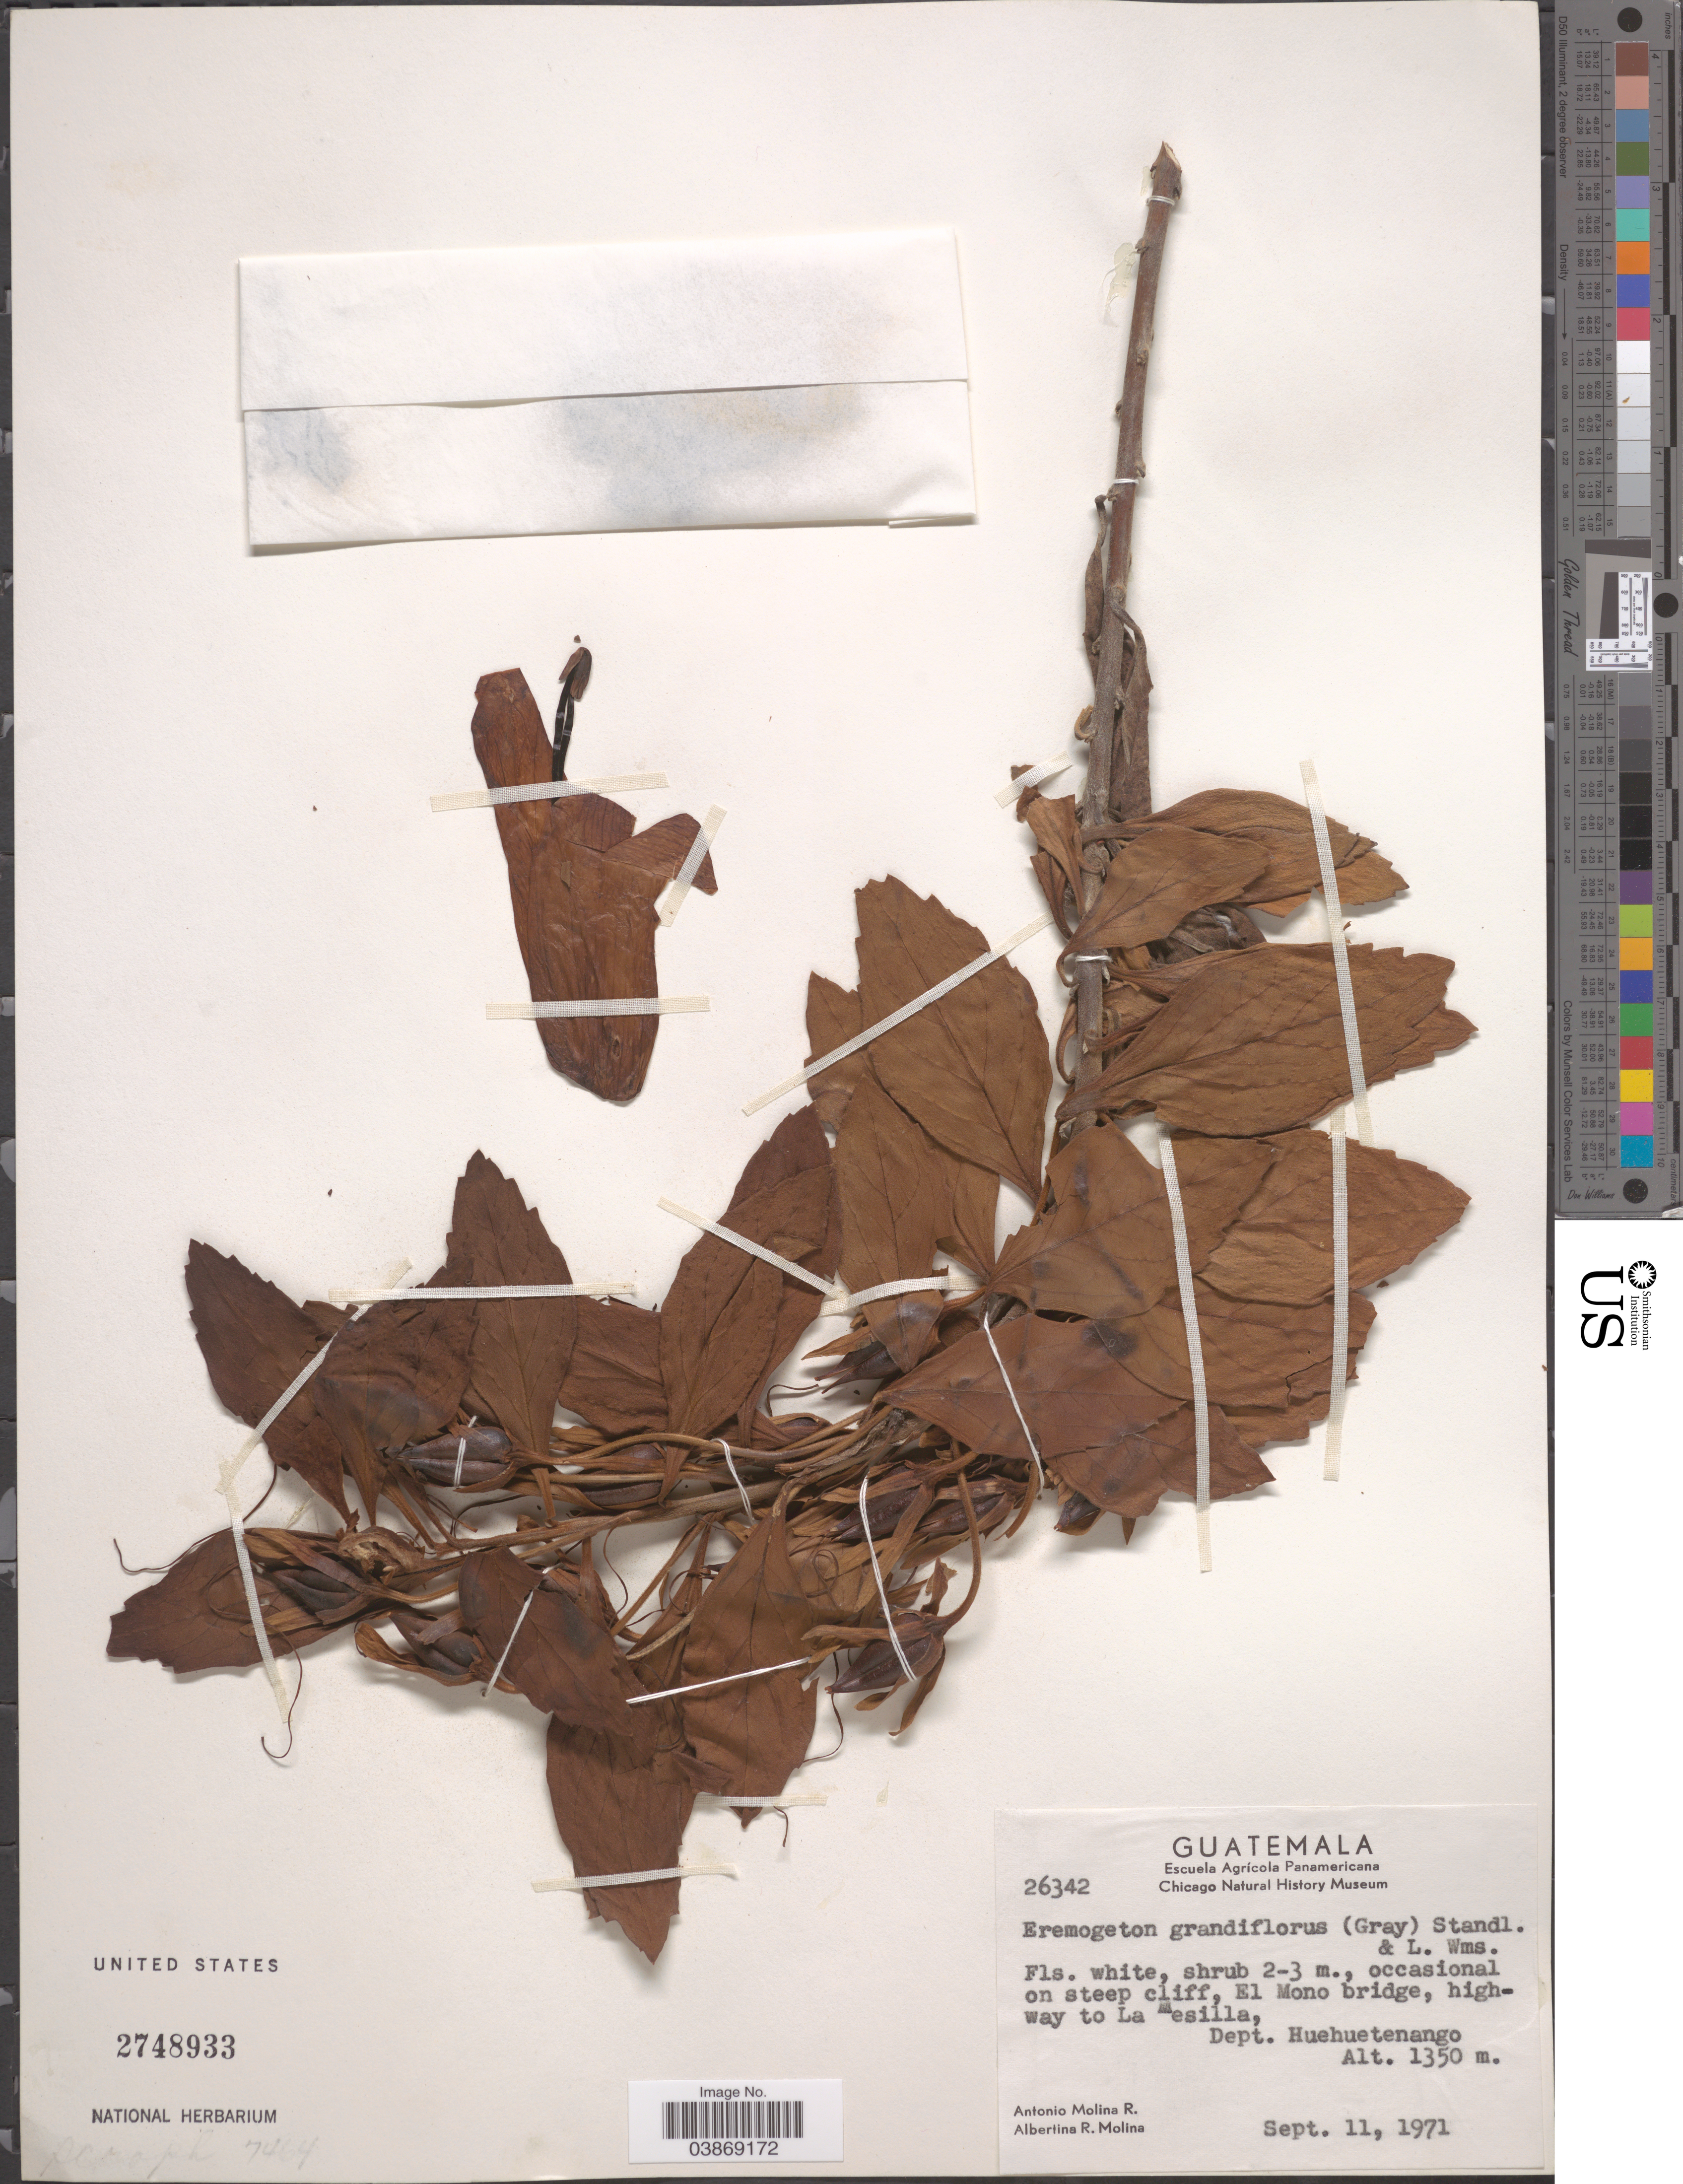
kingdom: Plantae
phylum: Tracheophyta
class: Magnoliopsida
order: Lamiales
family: Scrophulariaceae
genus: Ghiesbreghtia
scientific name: Ghiesbreghtia grandiflora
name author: A. Gray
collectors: A. Molina R. & A. R. Molina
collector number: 26342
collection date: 1971-09-11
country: Guatemala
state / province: Huehuetenango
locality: Occasional on steep cliff, El Mono bridge, highway to La Mesilla, Dept. Huehuetenango.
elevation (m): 1350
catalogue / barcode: US 2748933